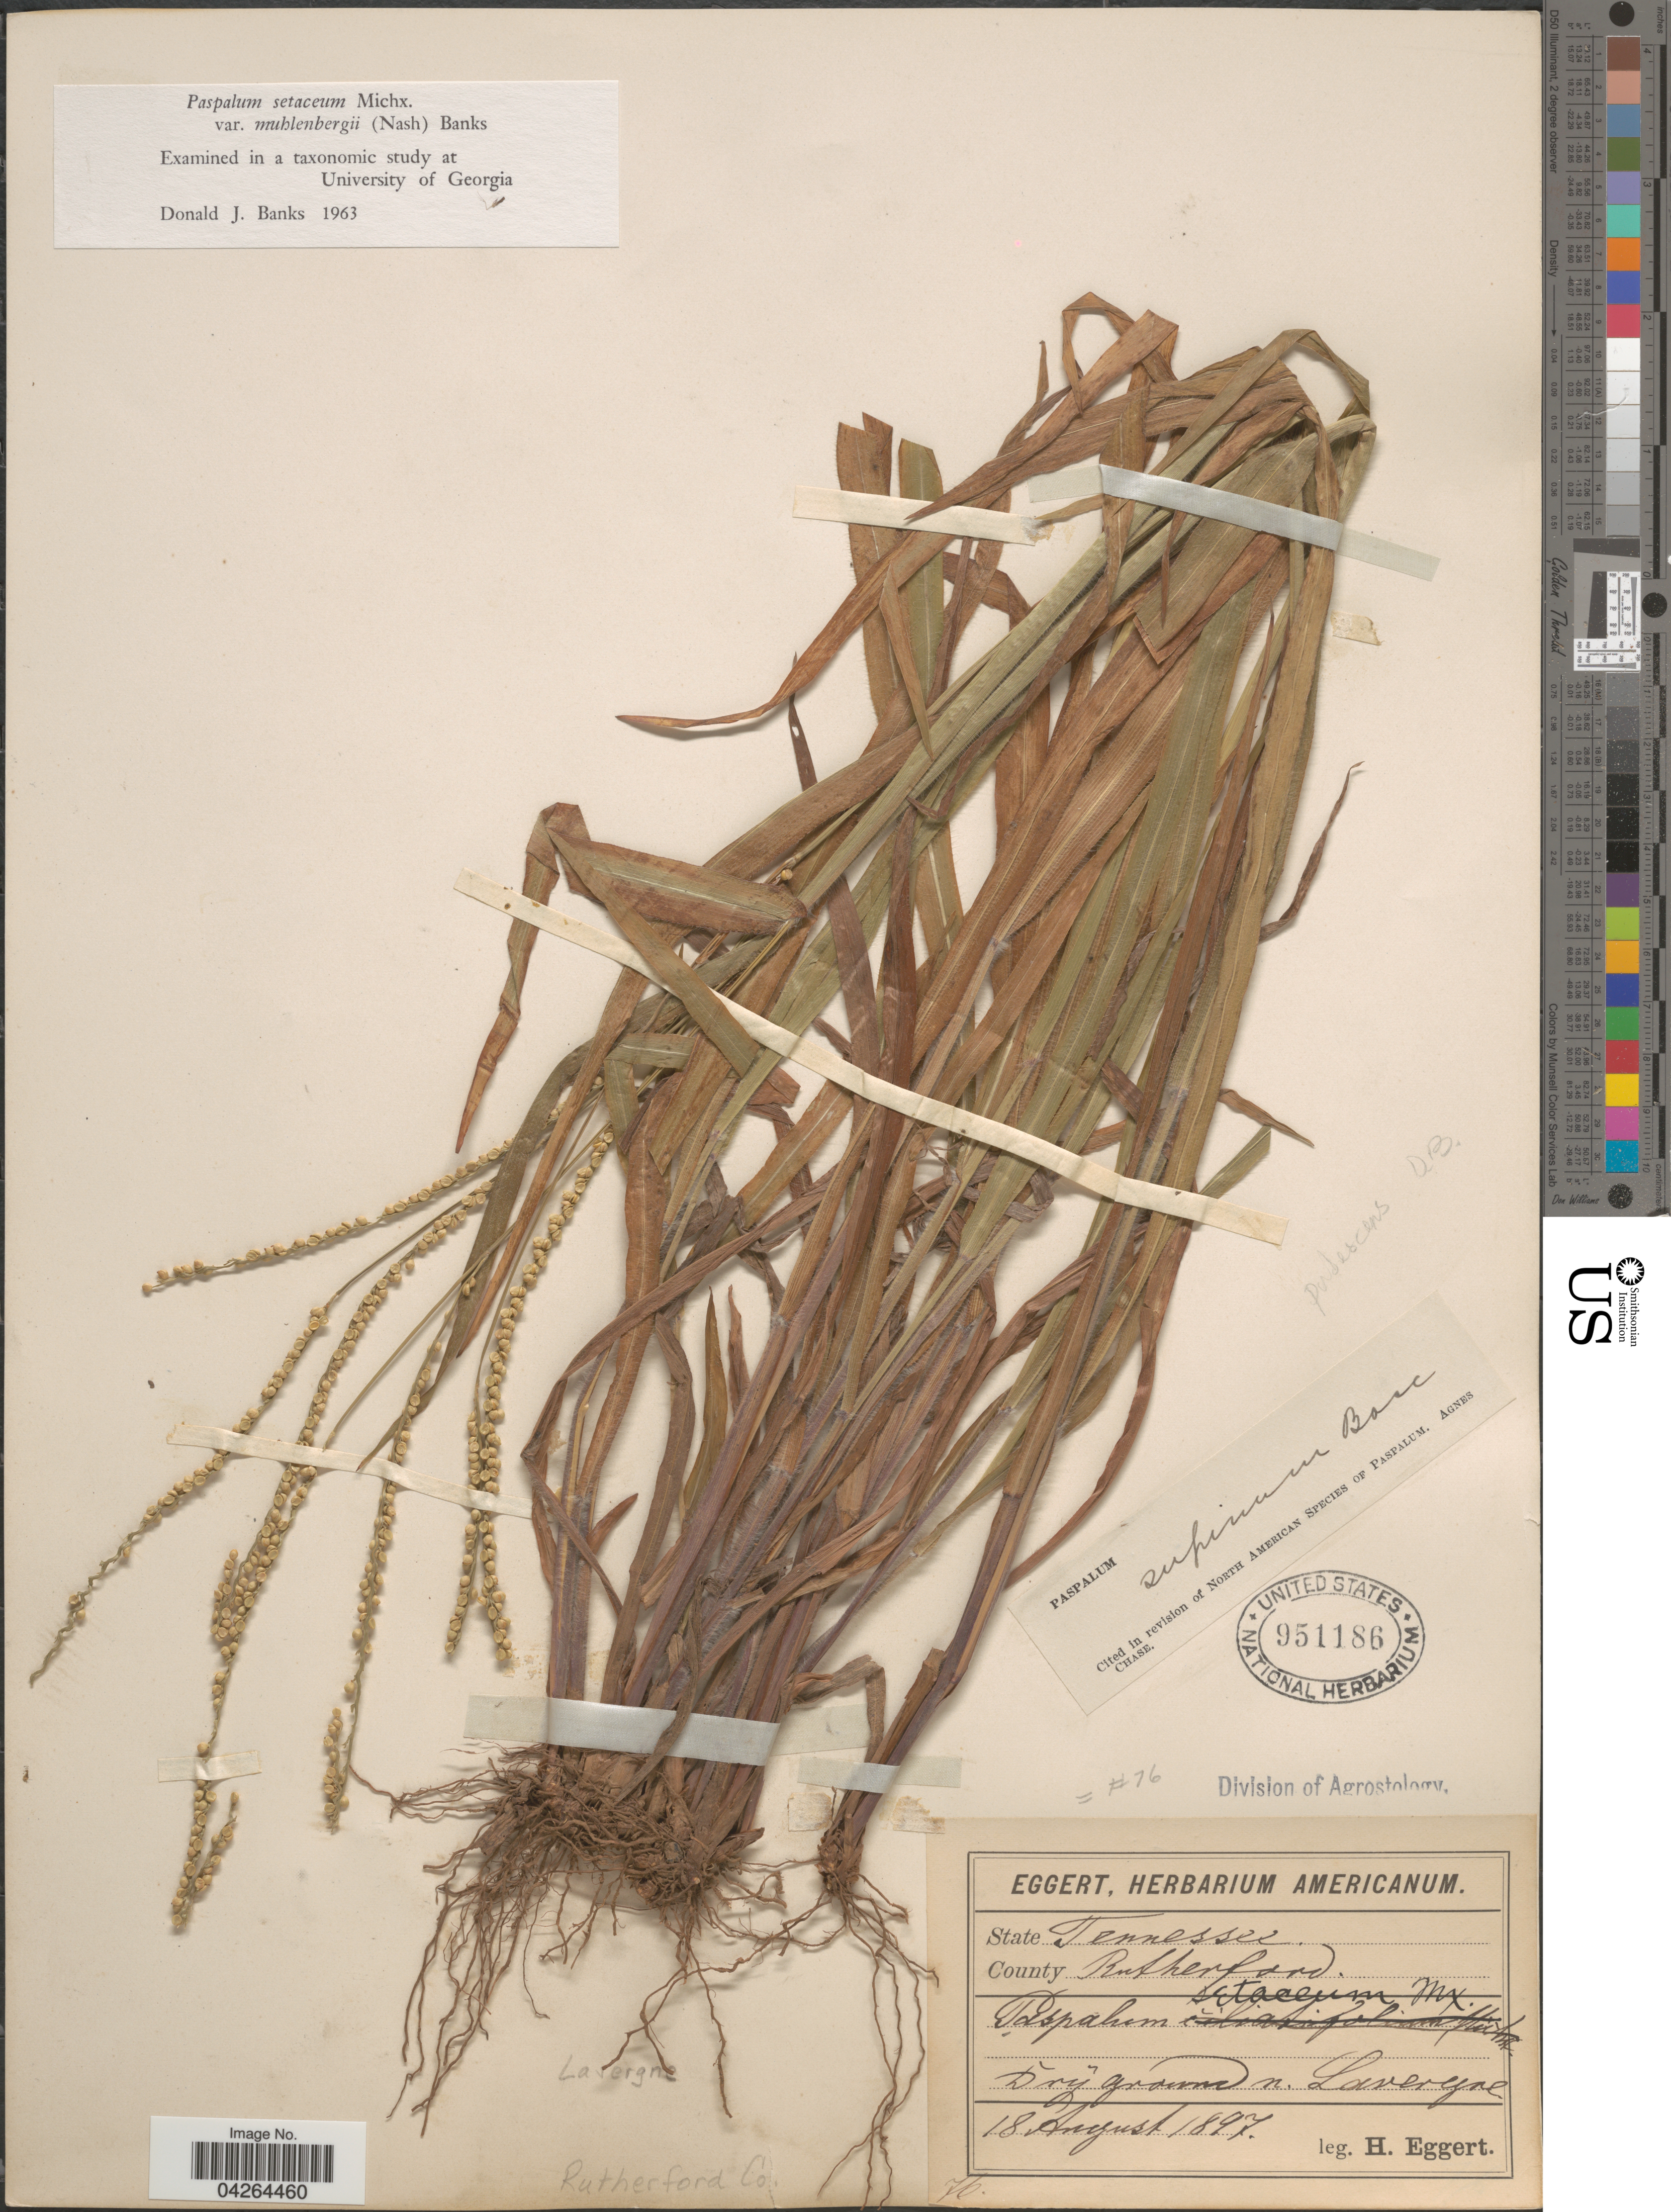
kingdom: Plantae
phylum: Tracheophyta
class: Liliopsida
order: Poales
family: Poaceae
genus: Paspalum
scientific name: Paspalum setaceum var. muhlenbergii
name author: (Nash) D.J. Banks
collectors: H. Eggert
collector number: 76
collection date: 1897-08-18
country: United States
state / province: Tennessee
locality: County Rutherford. Dry ground n. Lavergne.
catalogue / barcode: US 951186